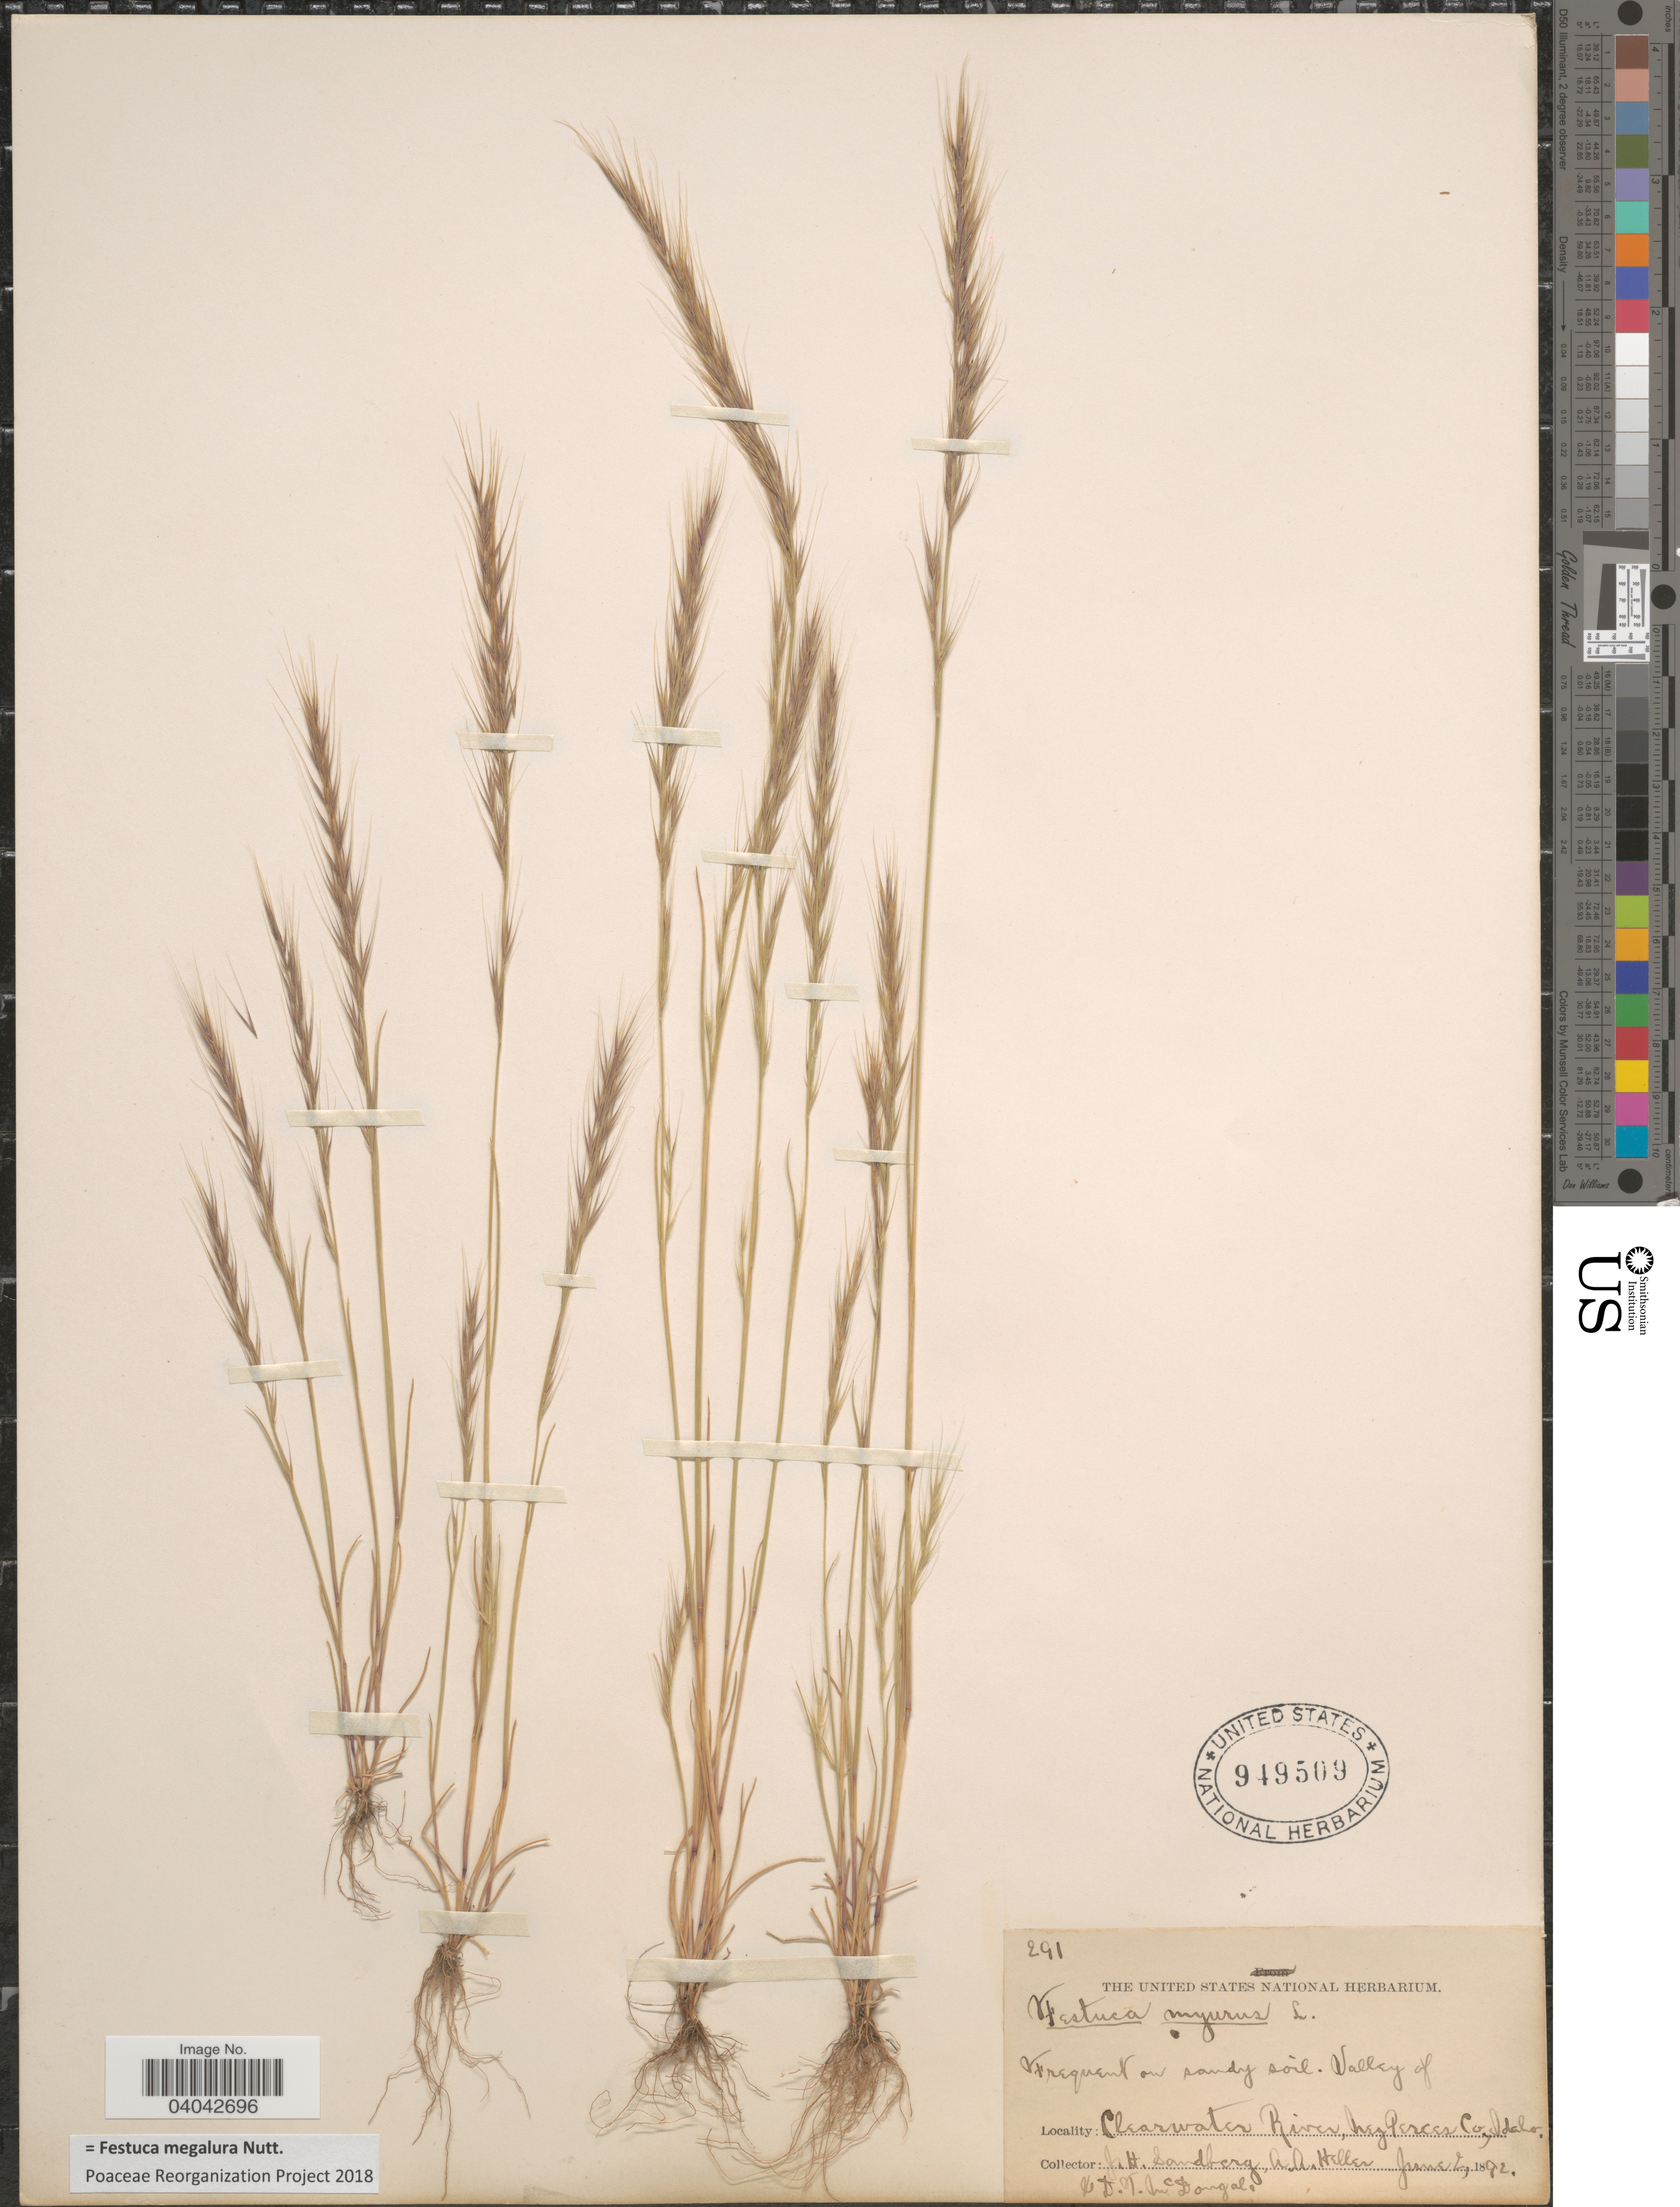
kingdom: Plantae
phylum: Tracheophyta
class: Liliopsida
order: Poales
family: Poaceae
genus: Festuca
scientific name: Festuca megalura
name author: Nutt.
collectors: J. H. Sandberg, A. A. Heller & D. T. MacDougal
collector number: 291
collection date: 1892-06-02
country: United States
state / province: Idaho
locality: Valley of Clearwater River, Nez Perces Co.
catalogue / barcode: US 949509